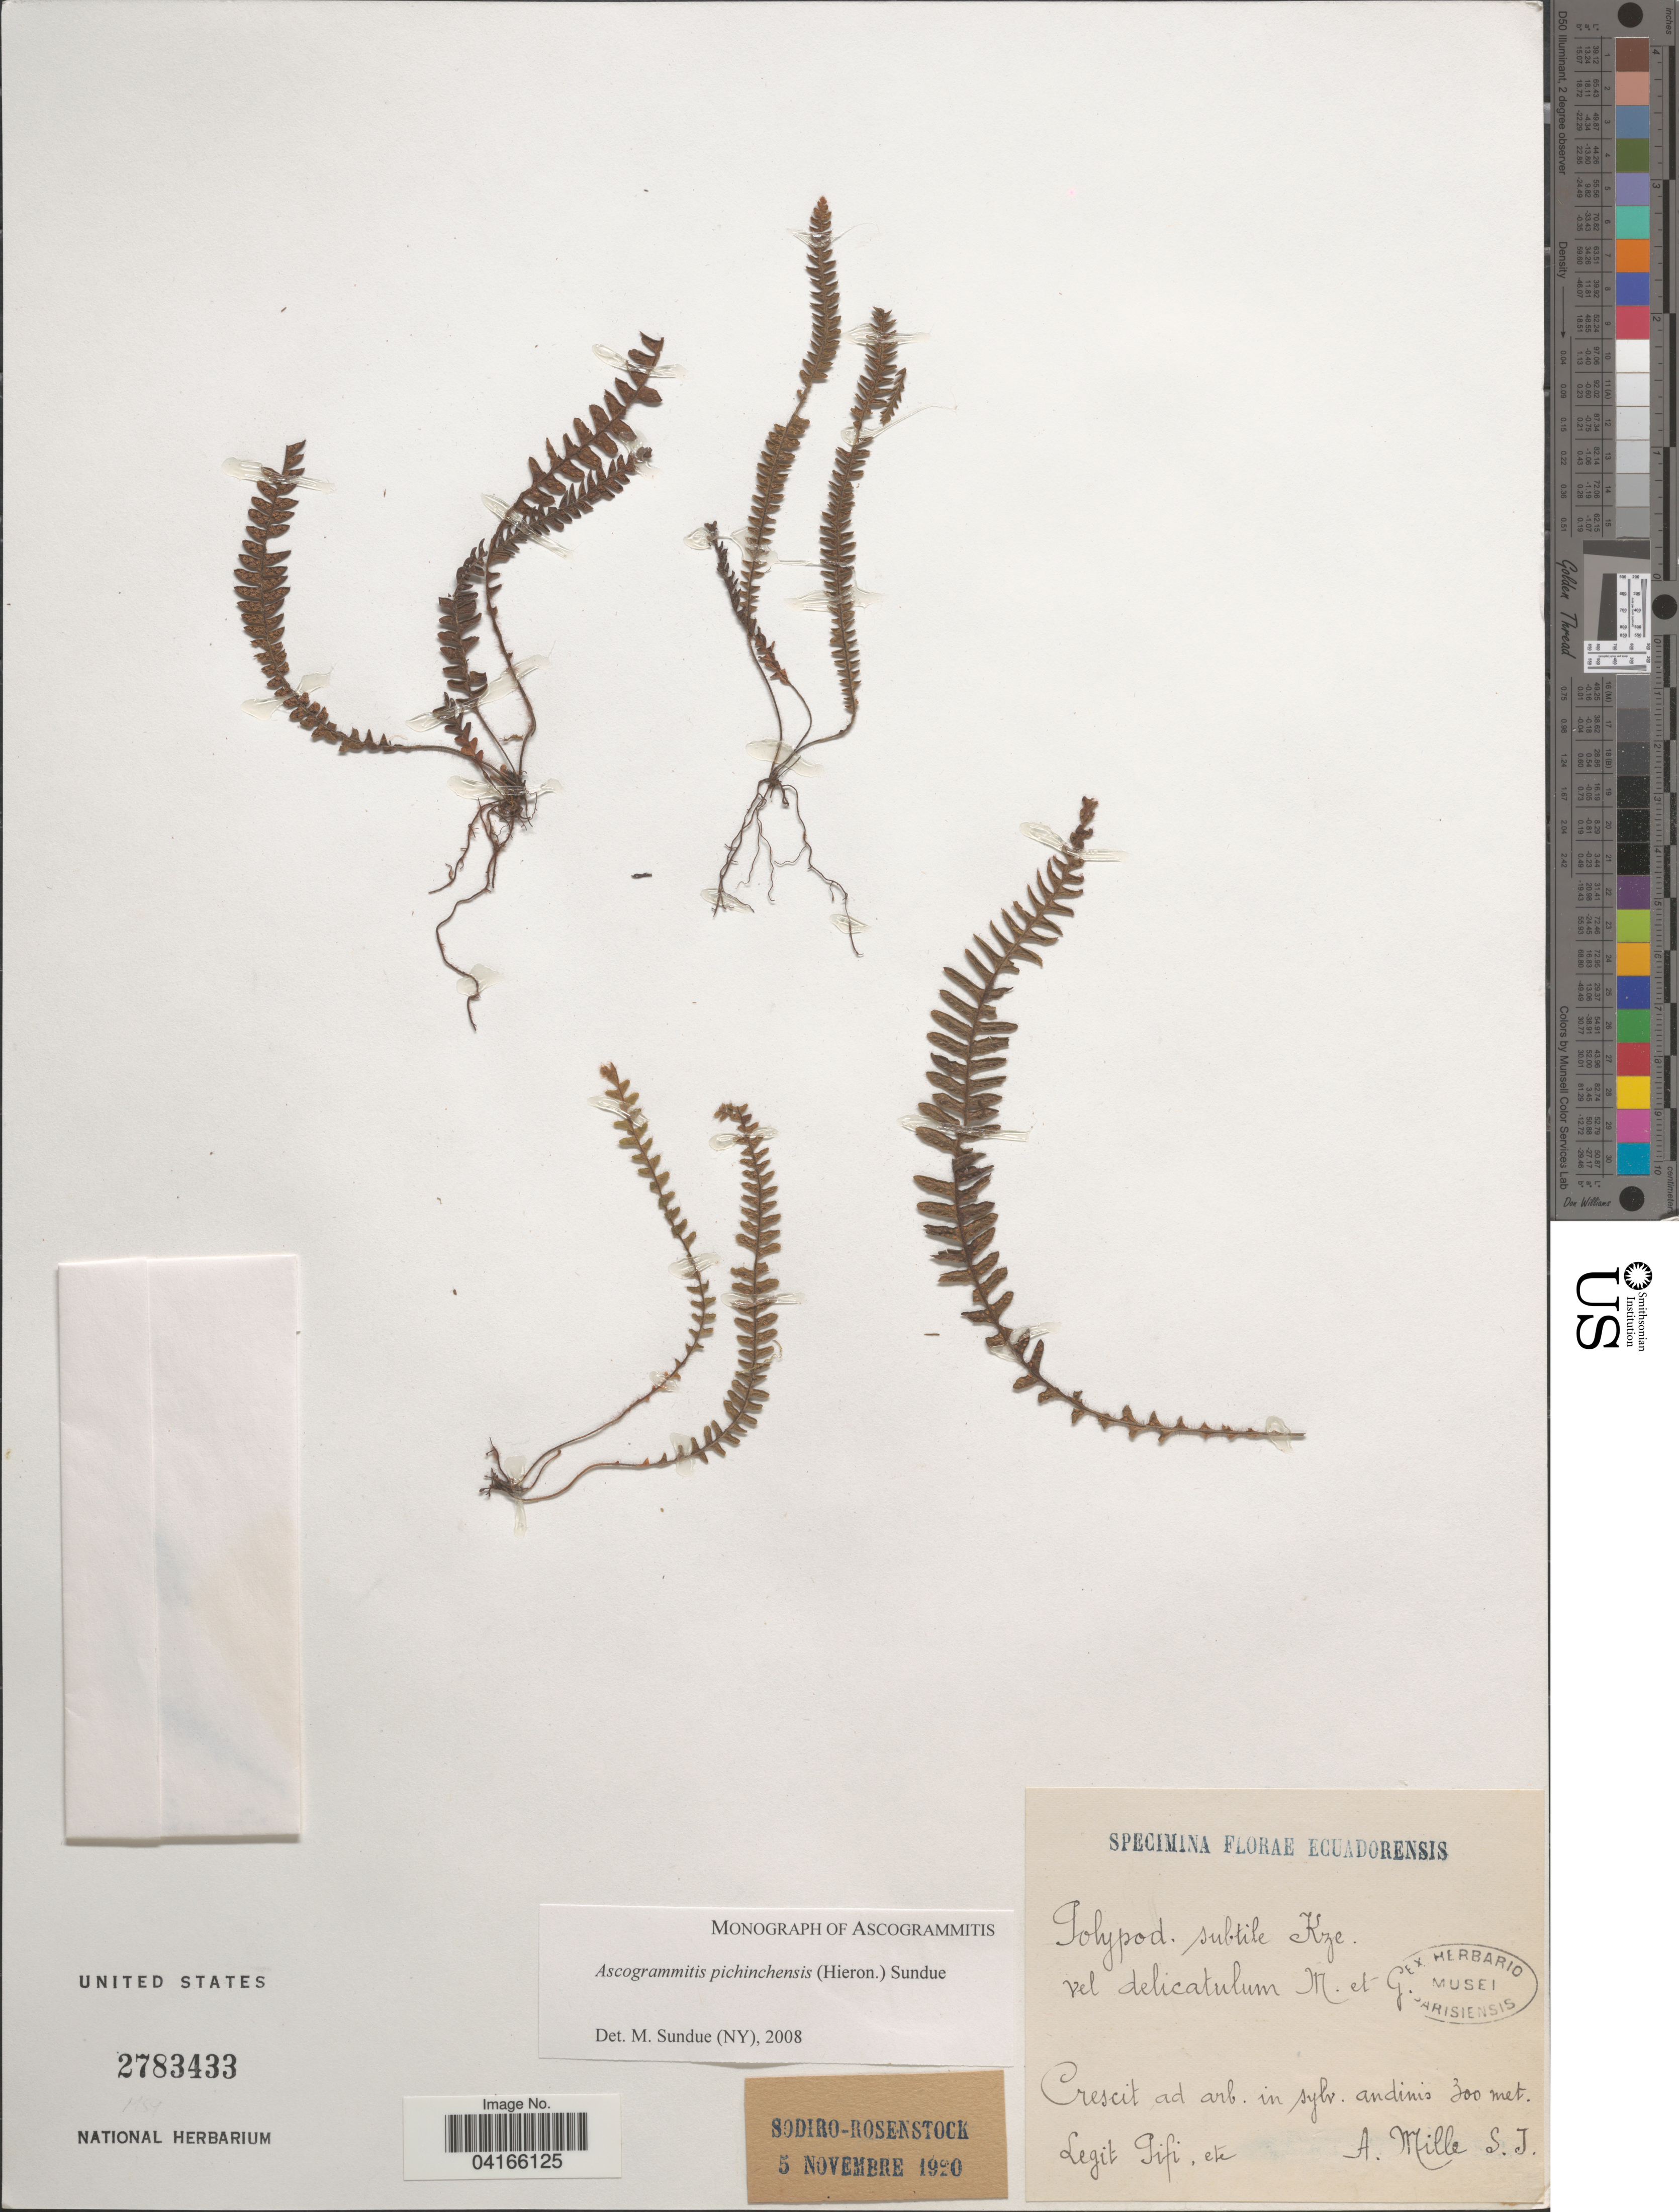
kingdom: Plantae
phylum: Tracheophyta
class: Polypodiopsida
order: Polypodiales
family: Polypodiaceae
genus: Ascogrammitis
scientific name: Ascogrammitis pichinchensis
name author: (Hieron.) Sundue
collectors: Gifi & A. Mille S.J.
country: Ecuador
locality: Crescit ad arb. in sylv. andinis. Ecuadorensis.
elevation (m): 300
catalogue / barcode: US 2783433